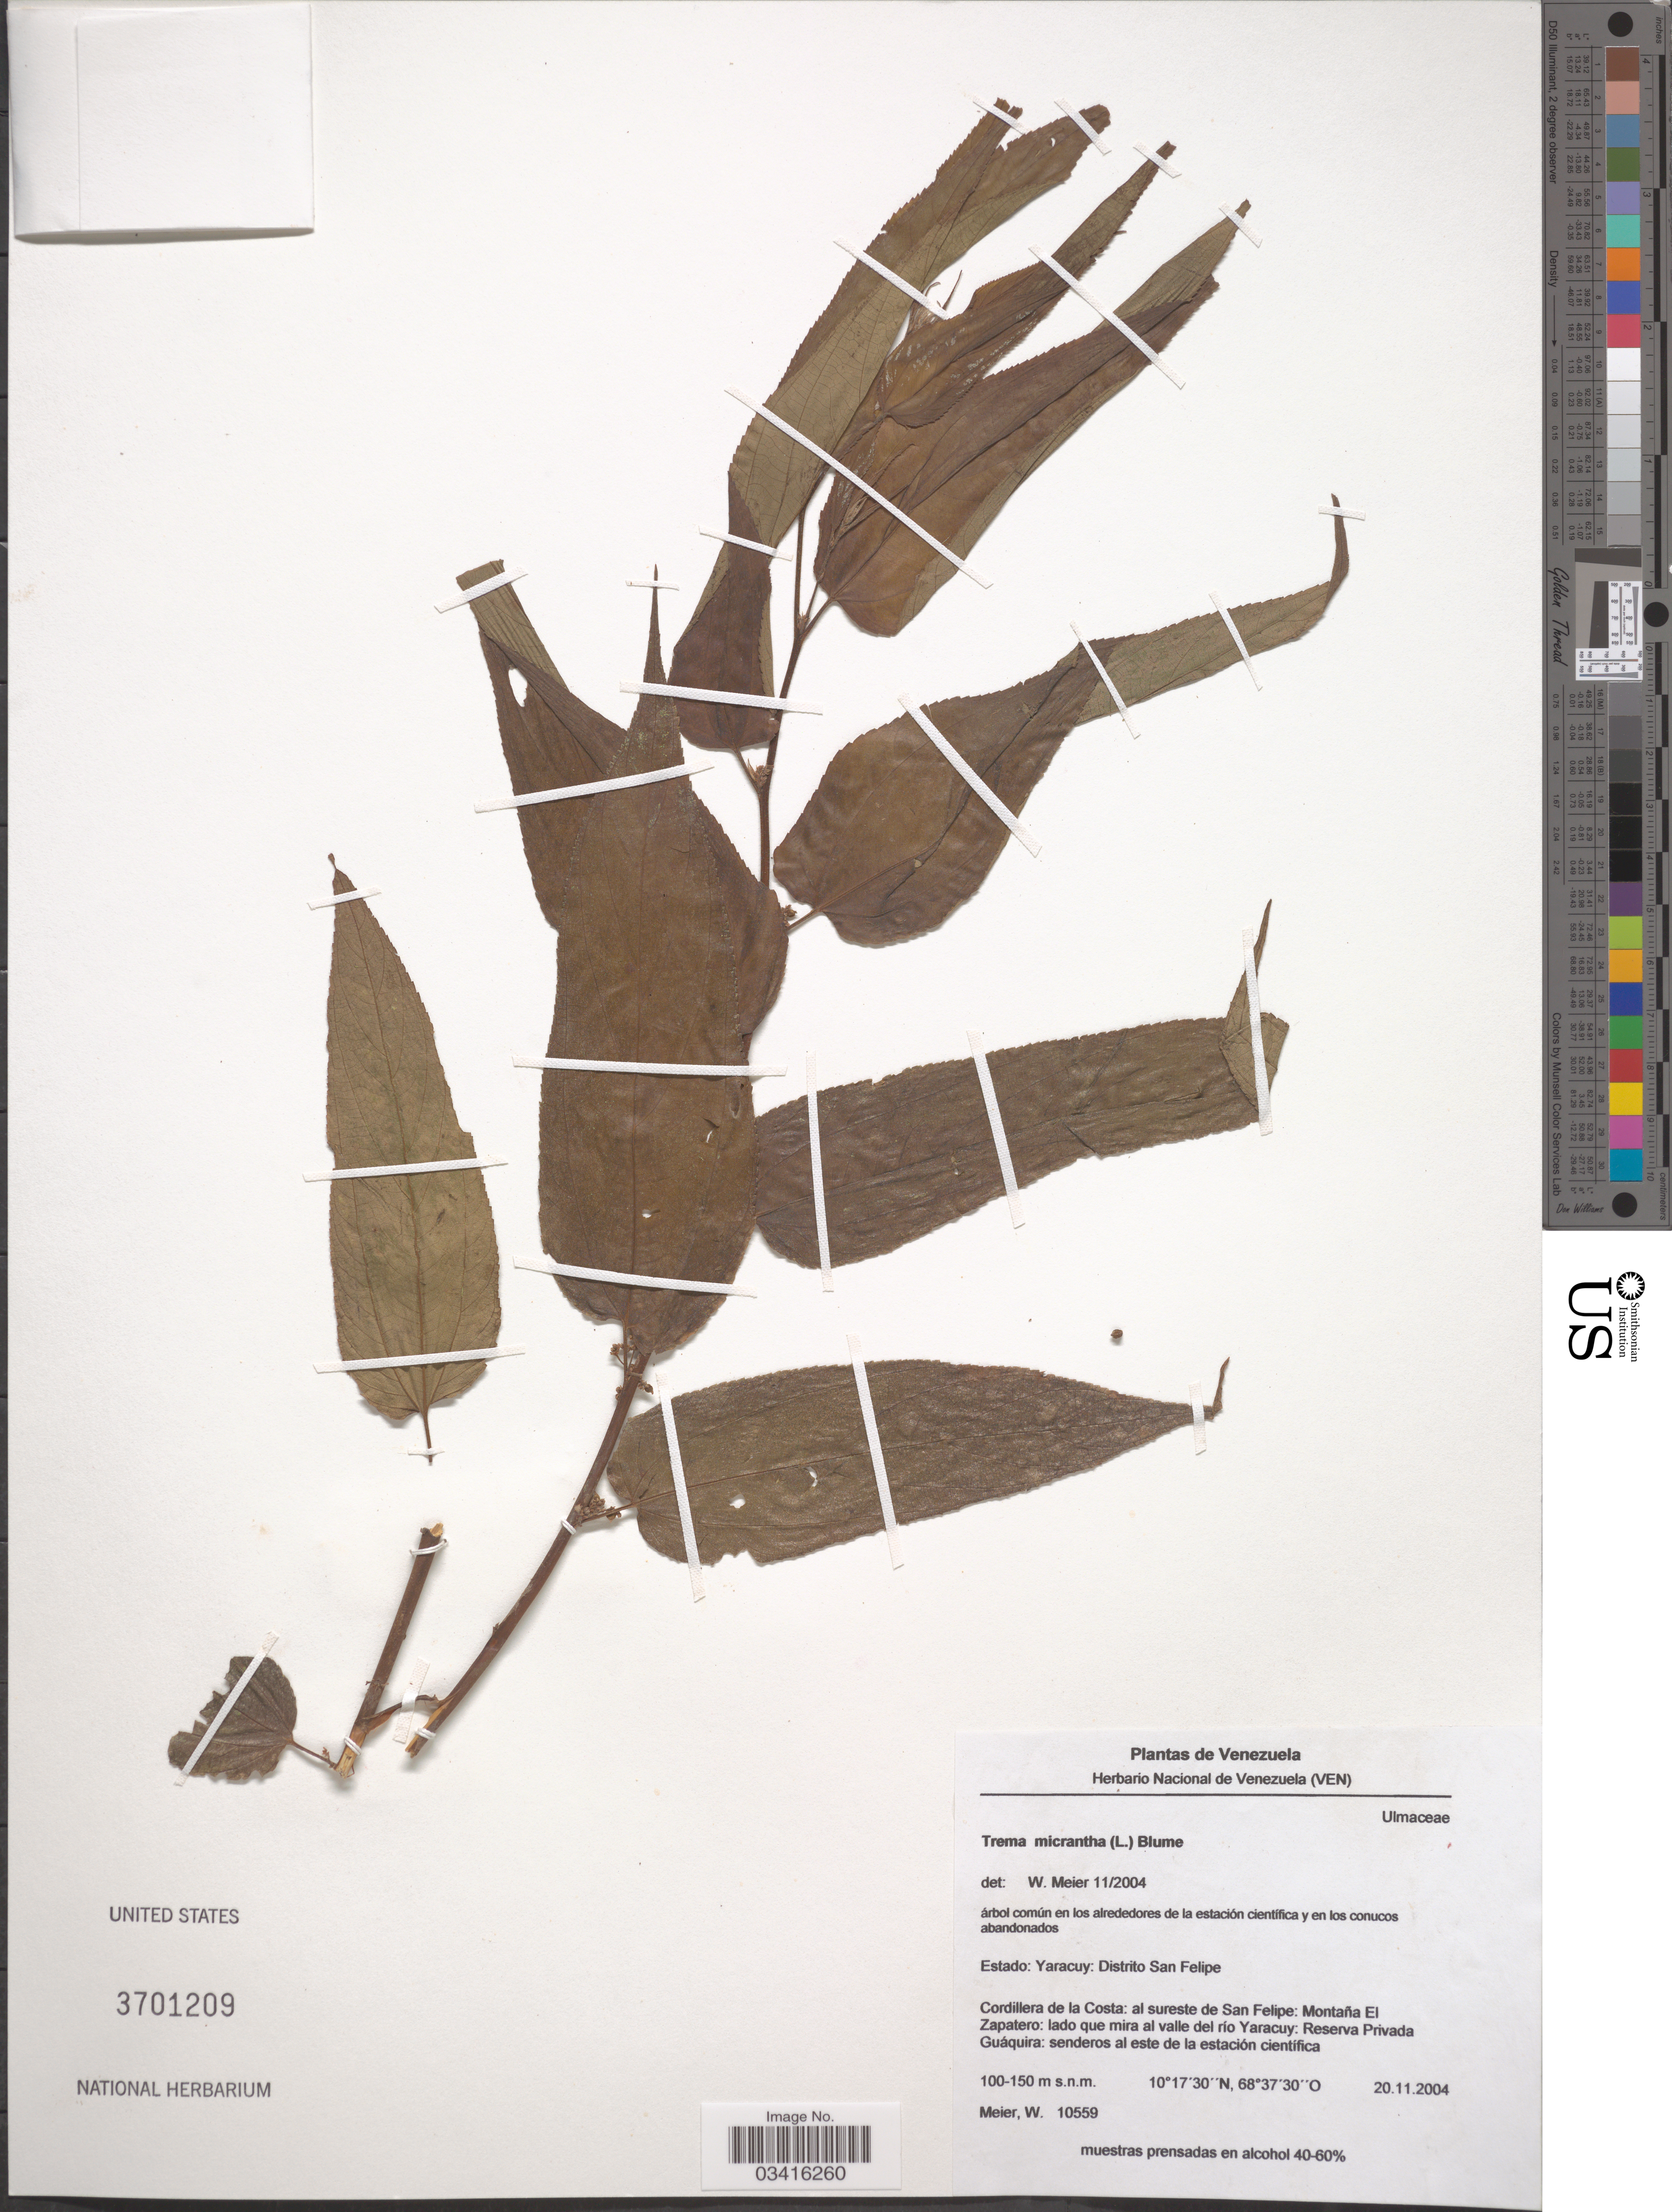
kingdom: Plantae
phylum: Tracheophyta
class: Magnoliopsida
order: Rosales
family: Cannabaceae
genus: Trema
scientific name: Trema micranthum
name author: (L.) Blume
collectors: W. Meier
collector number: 10559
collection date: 2004-11-20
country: Venezuela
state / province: Yaracuy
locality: Cordillera de la Costa: al sureste de San Felipe: Montaña El Zapatero: lado que mira al valle del río Yaracuy: Reserva Privada Guáquira: senderos al este de la estación científica.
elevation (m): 100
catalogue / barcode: US 3701209